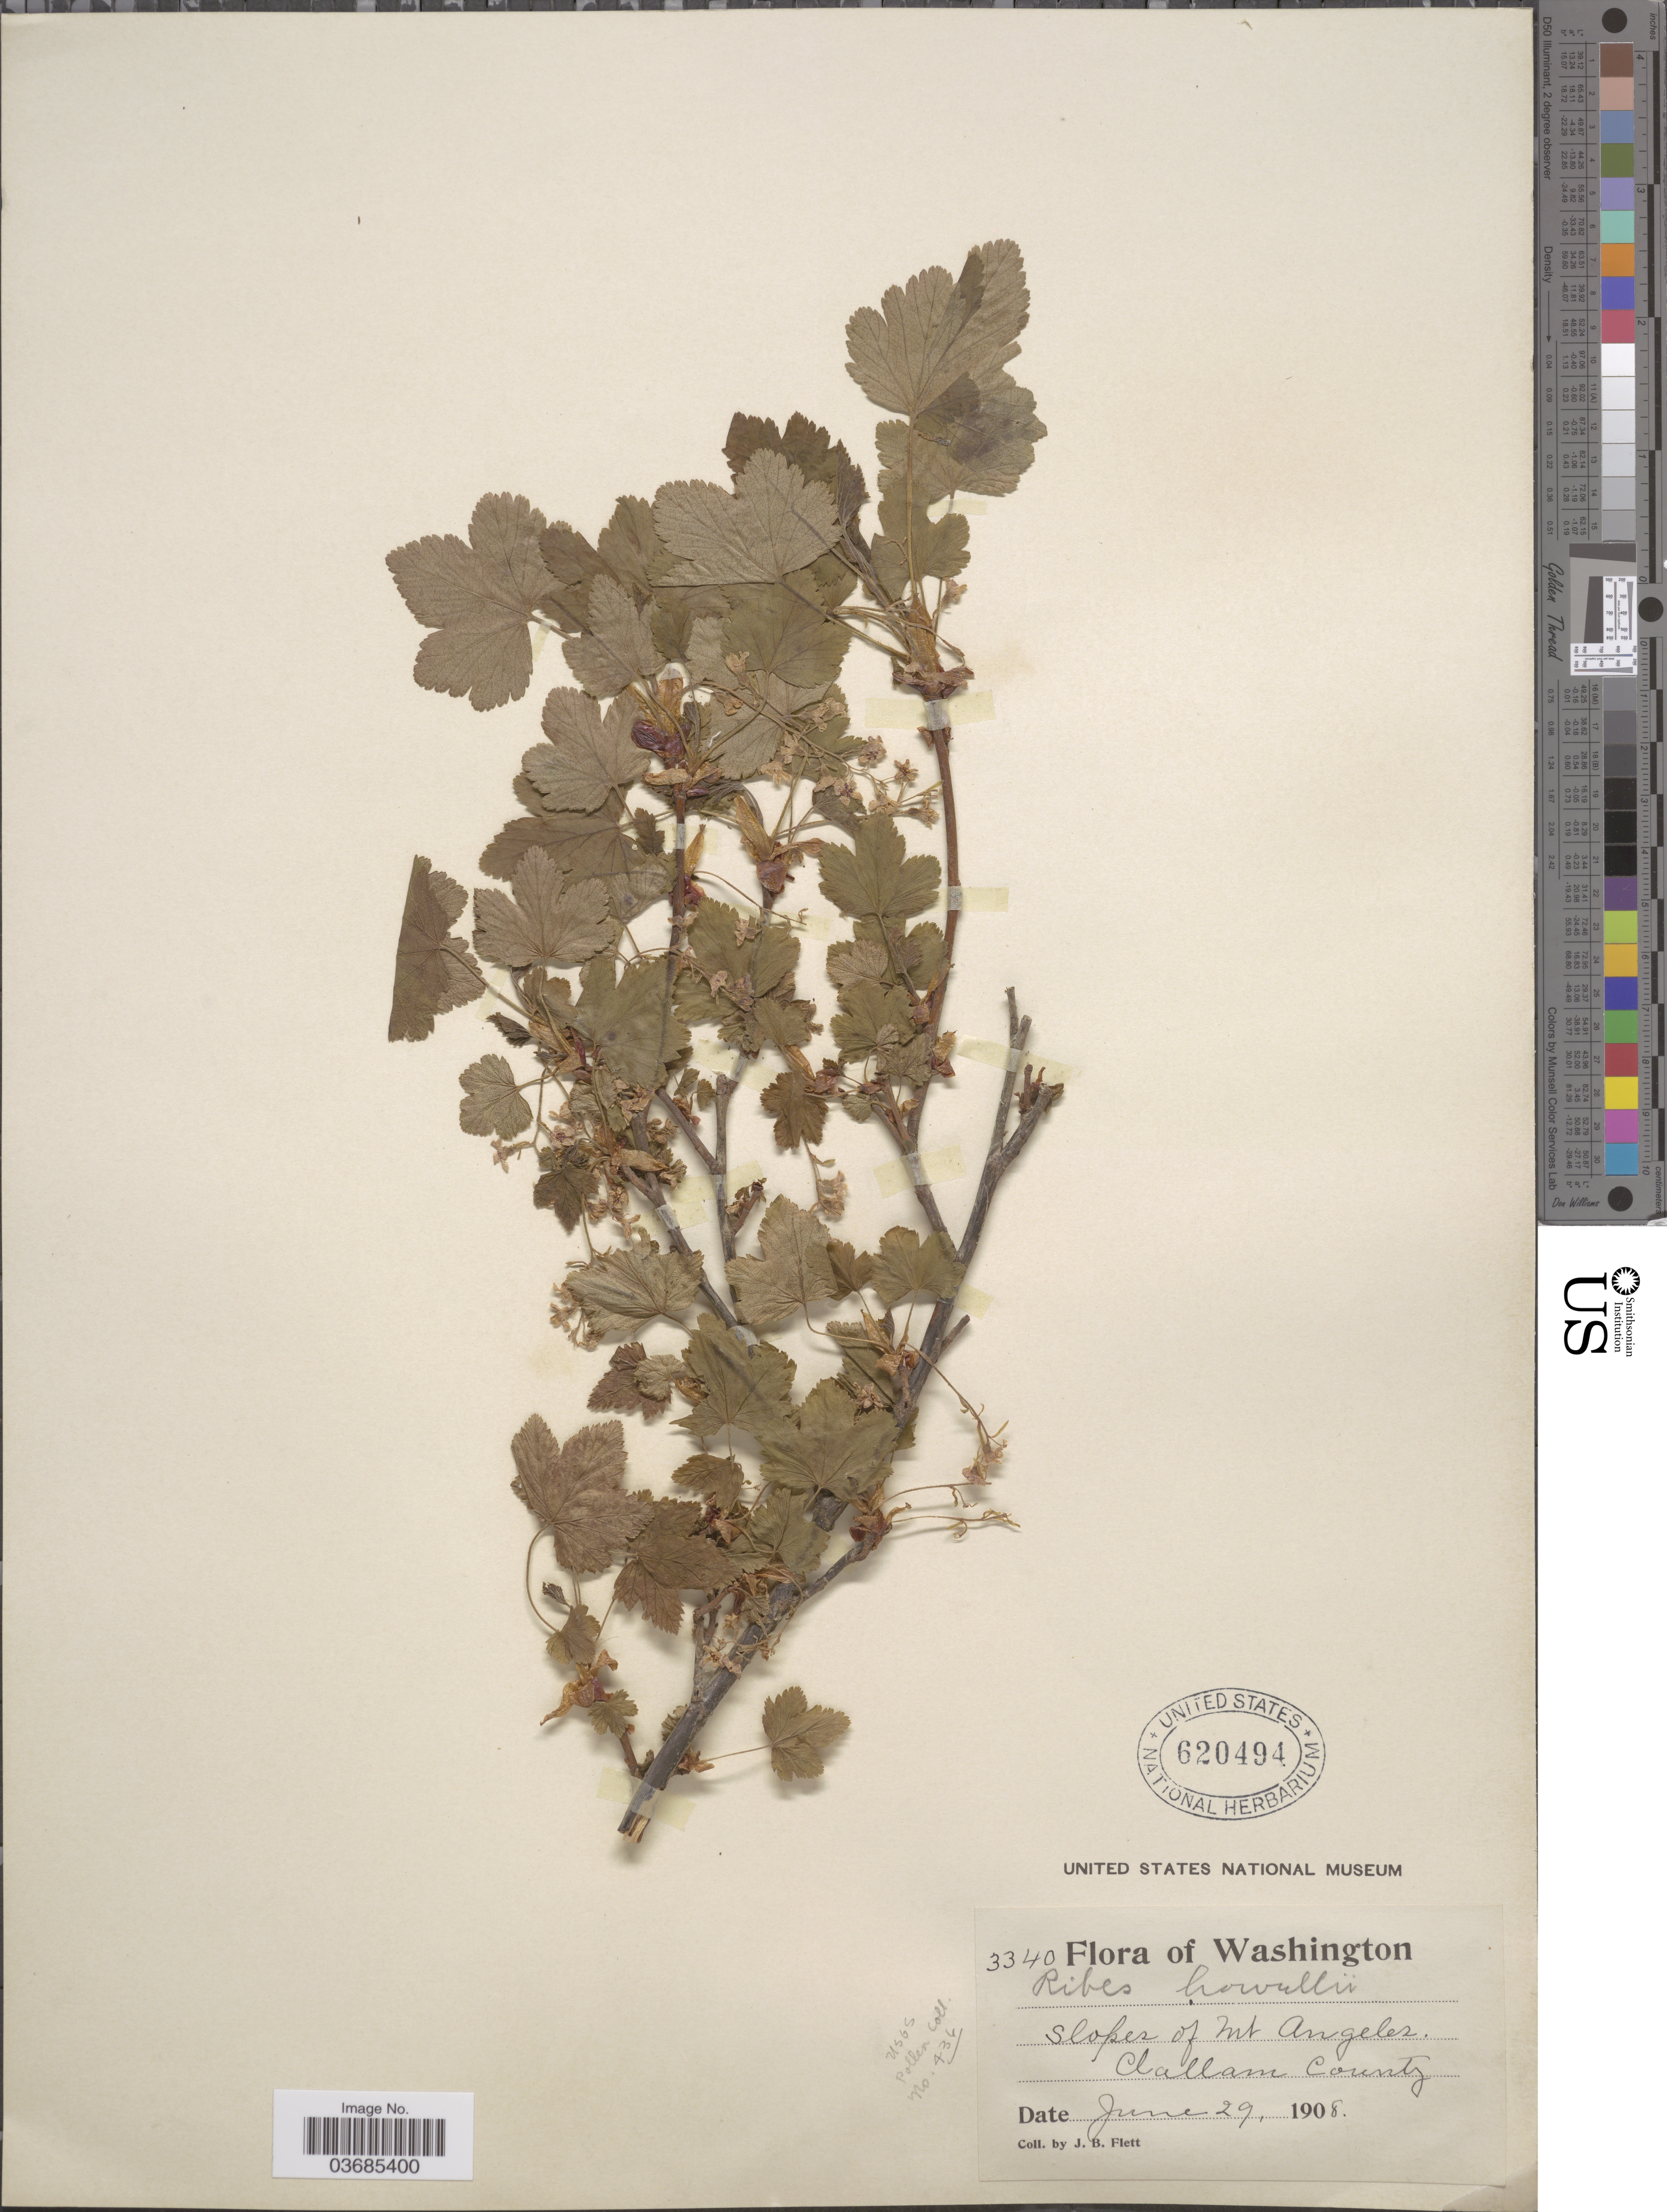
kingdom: Plantae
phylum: Tracheophyta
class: Magnoliopsida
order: Saxifragales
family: Grossulariaceae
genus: Ribes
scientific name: Ribes acerifolium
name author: Howell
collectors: J. Flett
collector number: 3340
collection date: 1908-06-29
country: United States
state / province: Washington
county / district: Clallam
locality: Slopes of Mt Angeles. Clallam County.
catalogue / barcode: US 620494